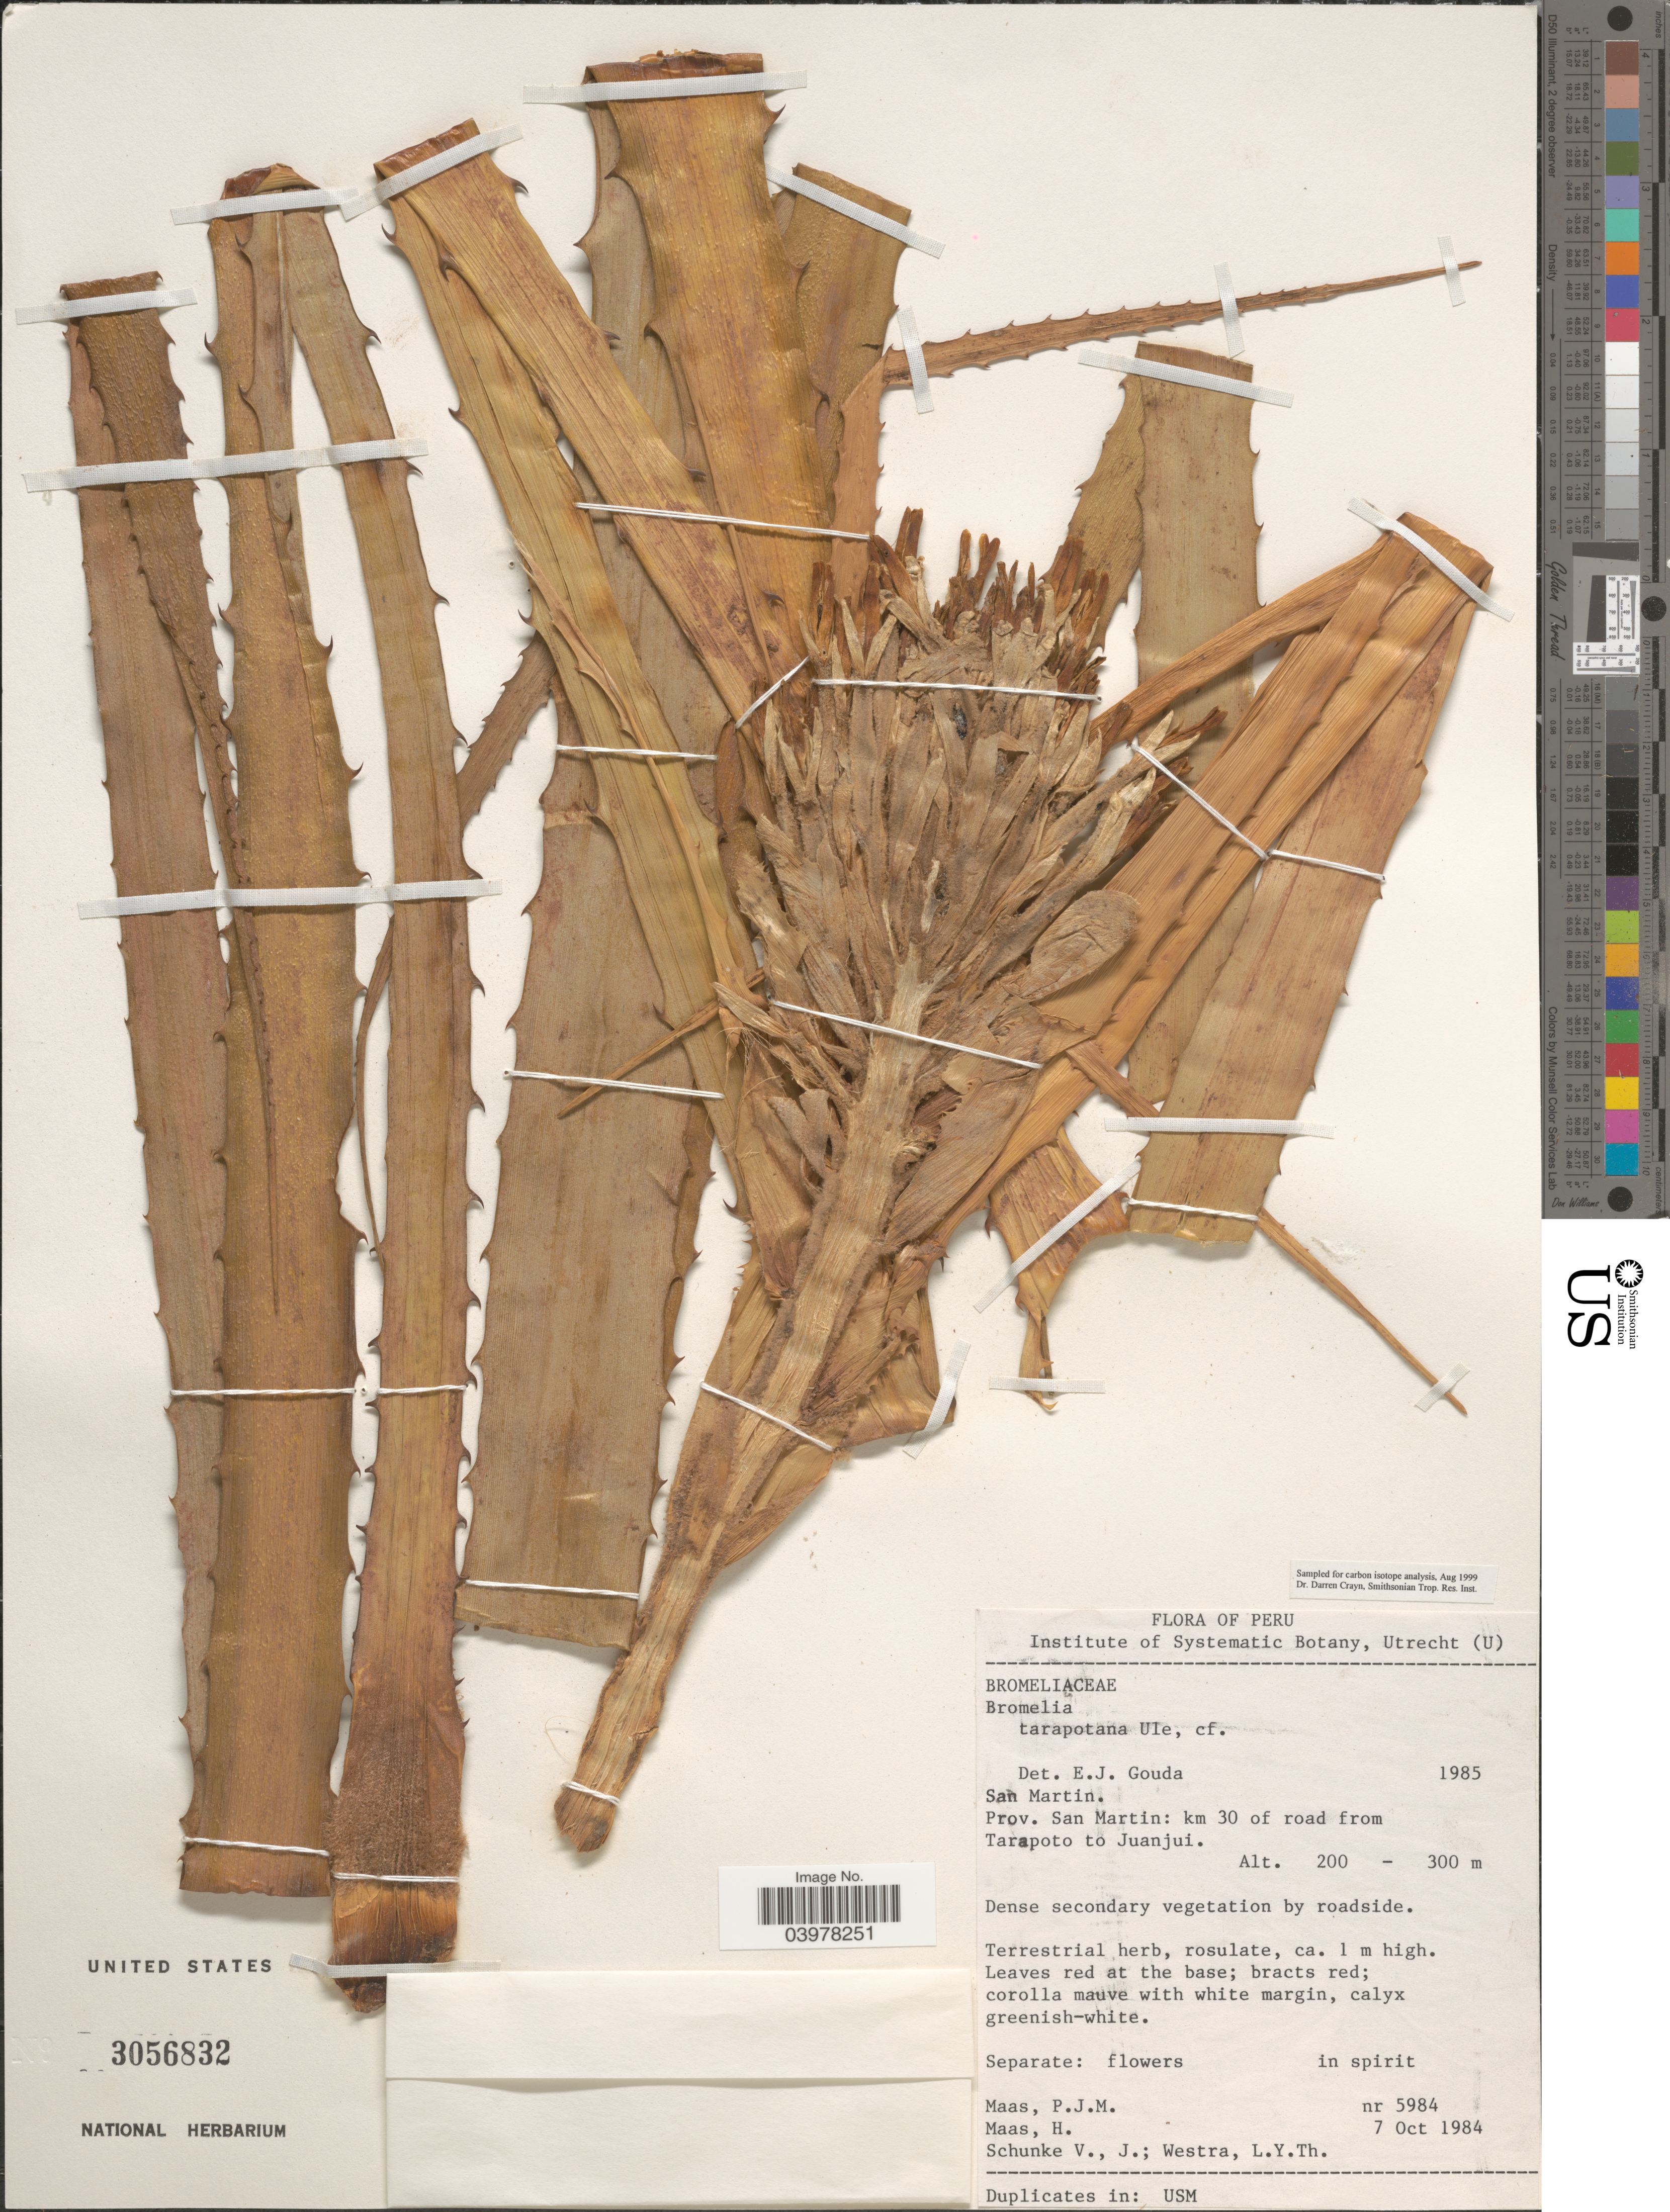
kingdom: Plantae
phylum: Tracheophyta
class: Liliopsida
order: Poales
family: Bromeliaceae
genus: Bromelia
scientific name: Bromelia tarapotina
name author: Ule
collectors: P. Maas, H. Maas, J. Schunke Vigo & L. Y. T. Westra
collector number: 5984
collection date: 1984-10-07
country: Peru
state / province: San Martín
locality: Prov. San Martin: km 30 of road from Tarapoto to Juanjui.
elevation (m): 200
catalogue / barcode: US 3056832